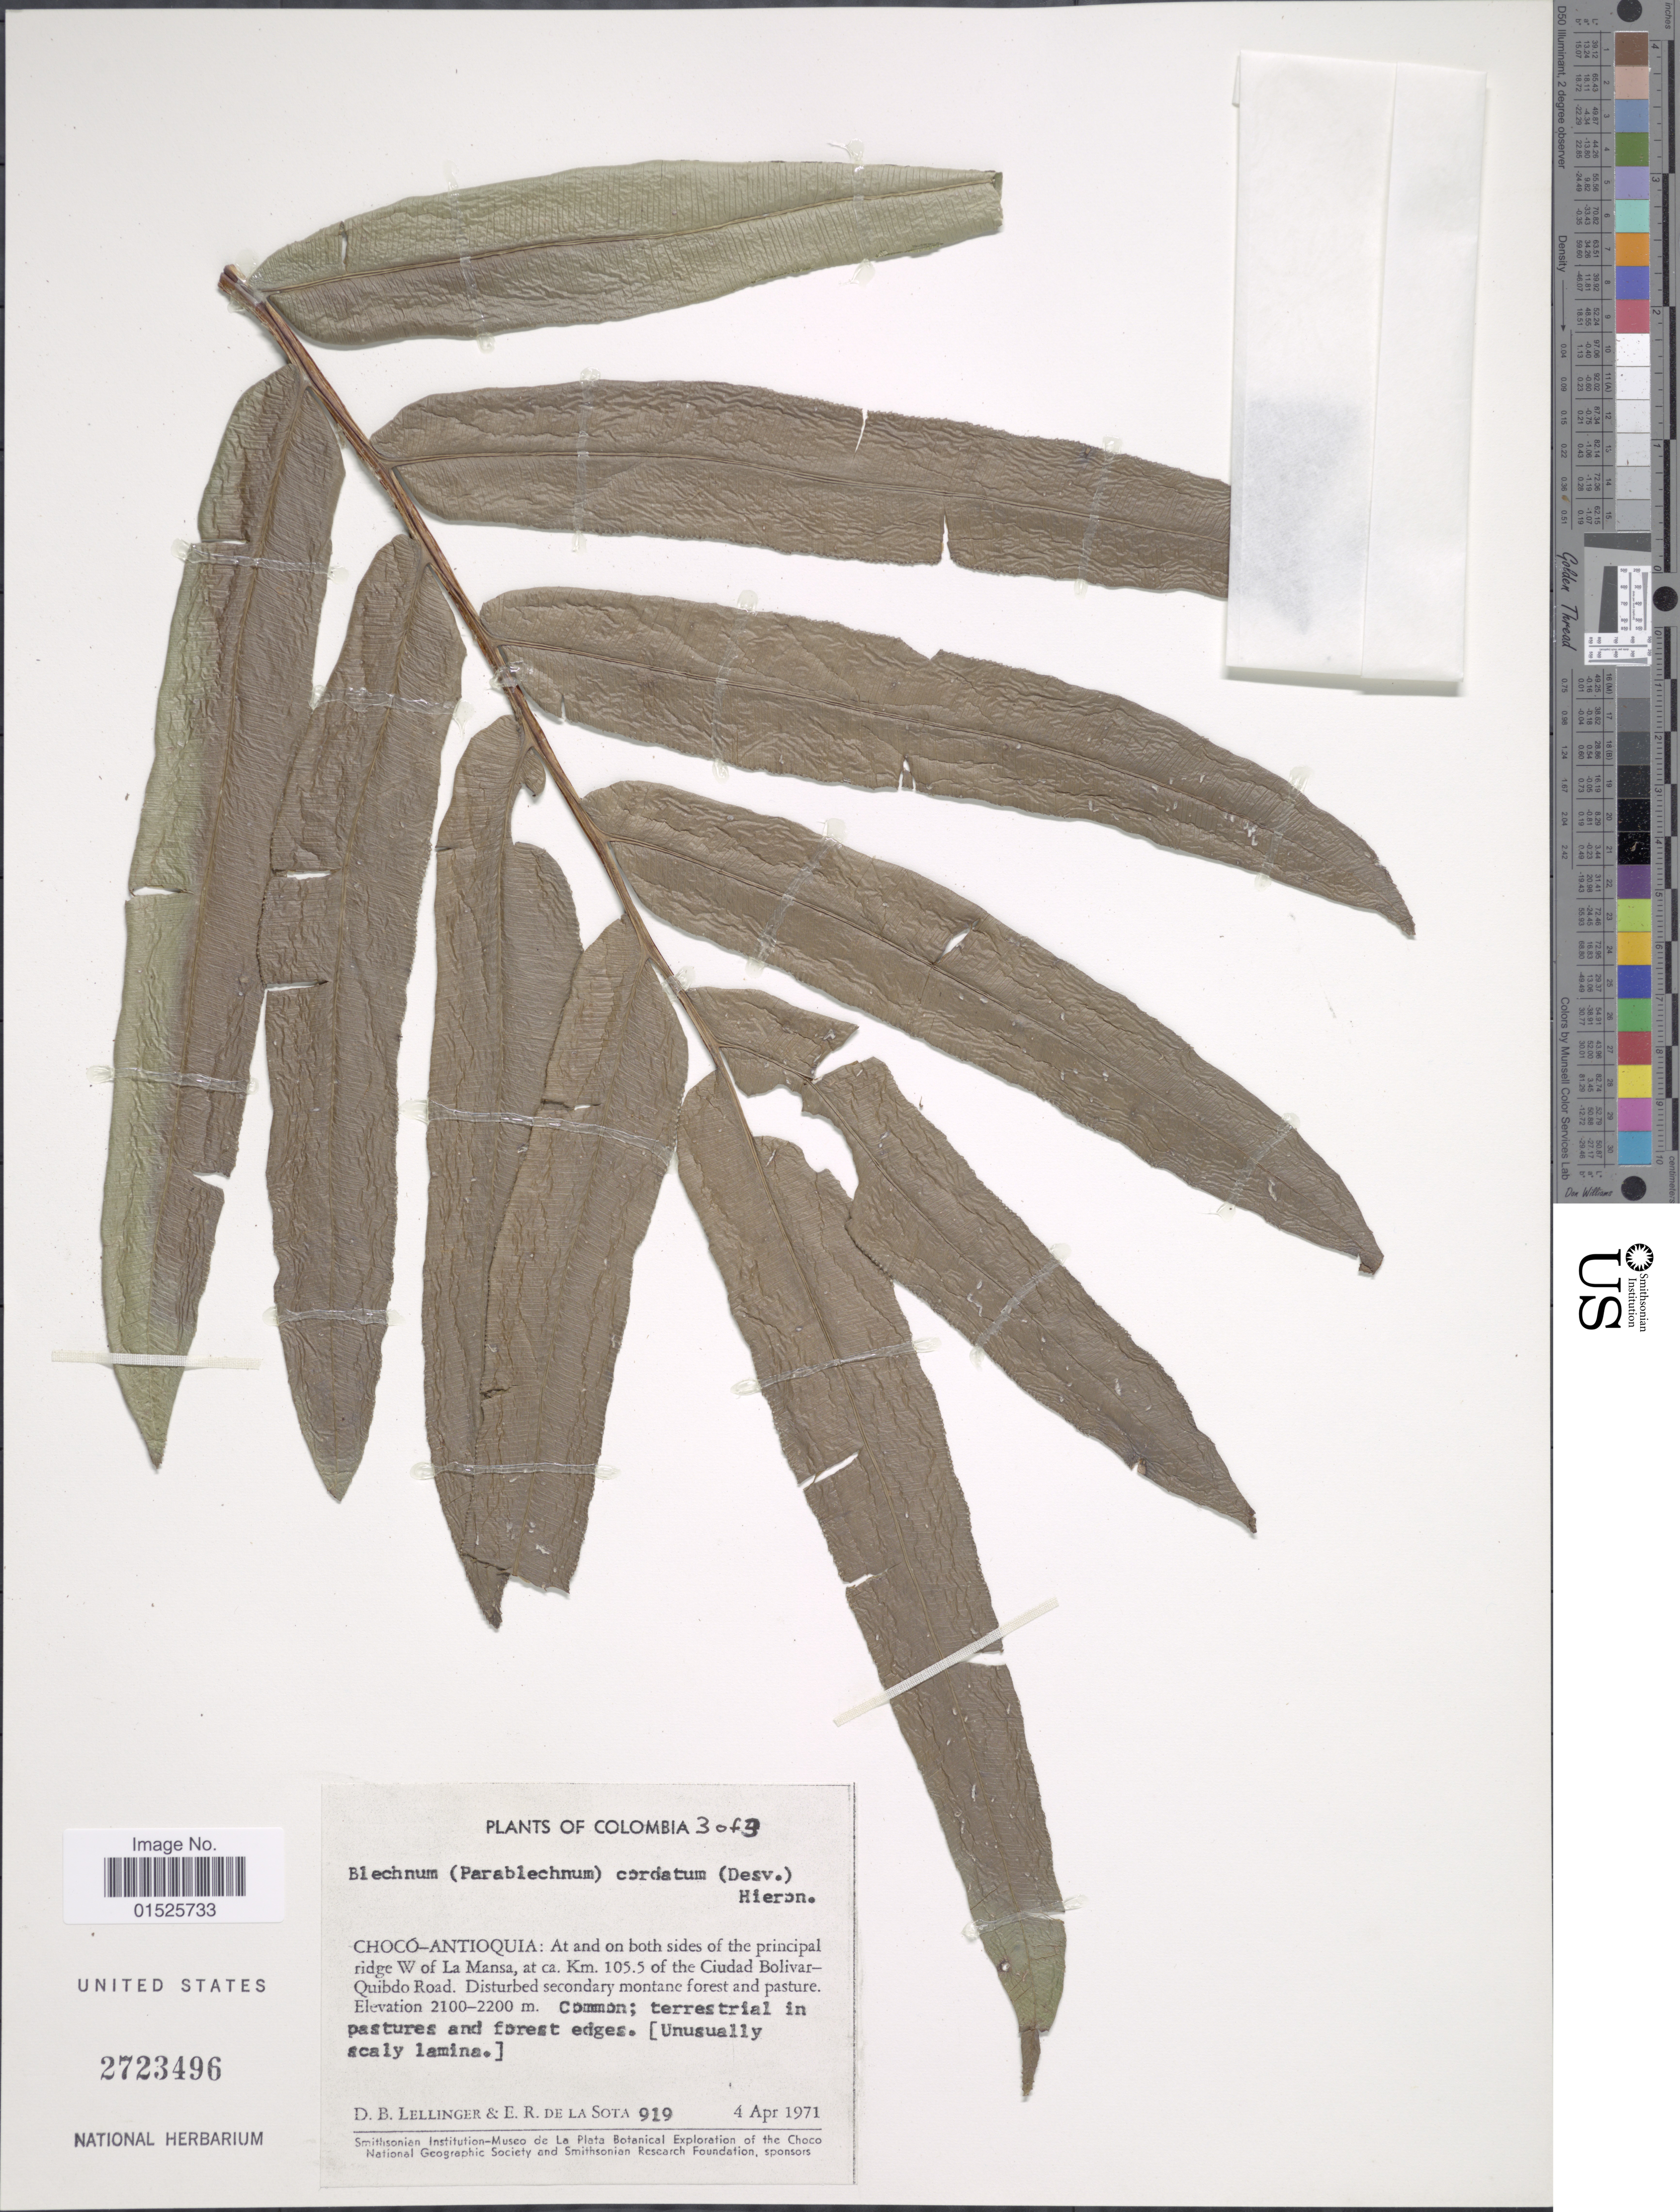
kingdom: Plantae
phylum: Tracheophyta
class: Polypodiopsida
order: Polypodiales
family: Blechnaceae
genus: Blechnum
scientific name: Blechnum cordatum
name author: (Desv.) Hieron.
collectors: D. B. Lellinger & E. R. de la Sota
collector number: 919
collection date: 1971-04-04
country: Colombia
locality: Chocó-Antioquia: At and on both sides of the ridge W of La Mansa, at ca. Km 105.5 of the Ciudad Bolivar-Quibdo Road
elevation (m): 2100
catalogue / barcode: US 2723496